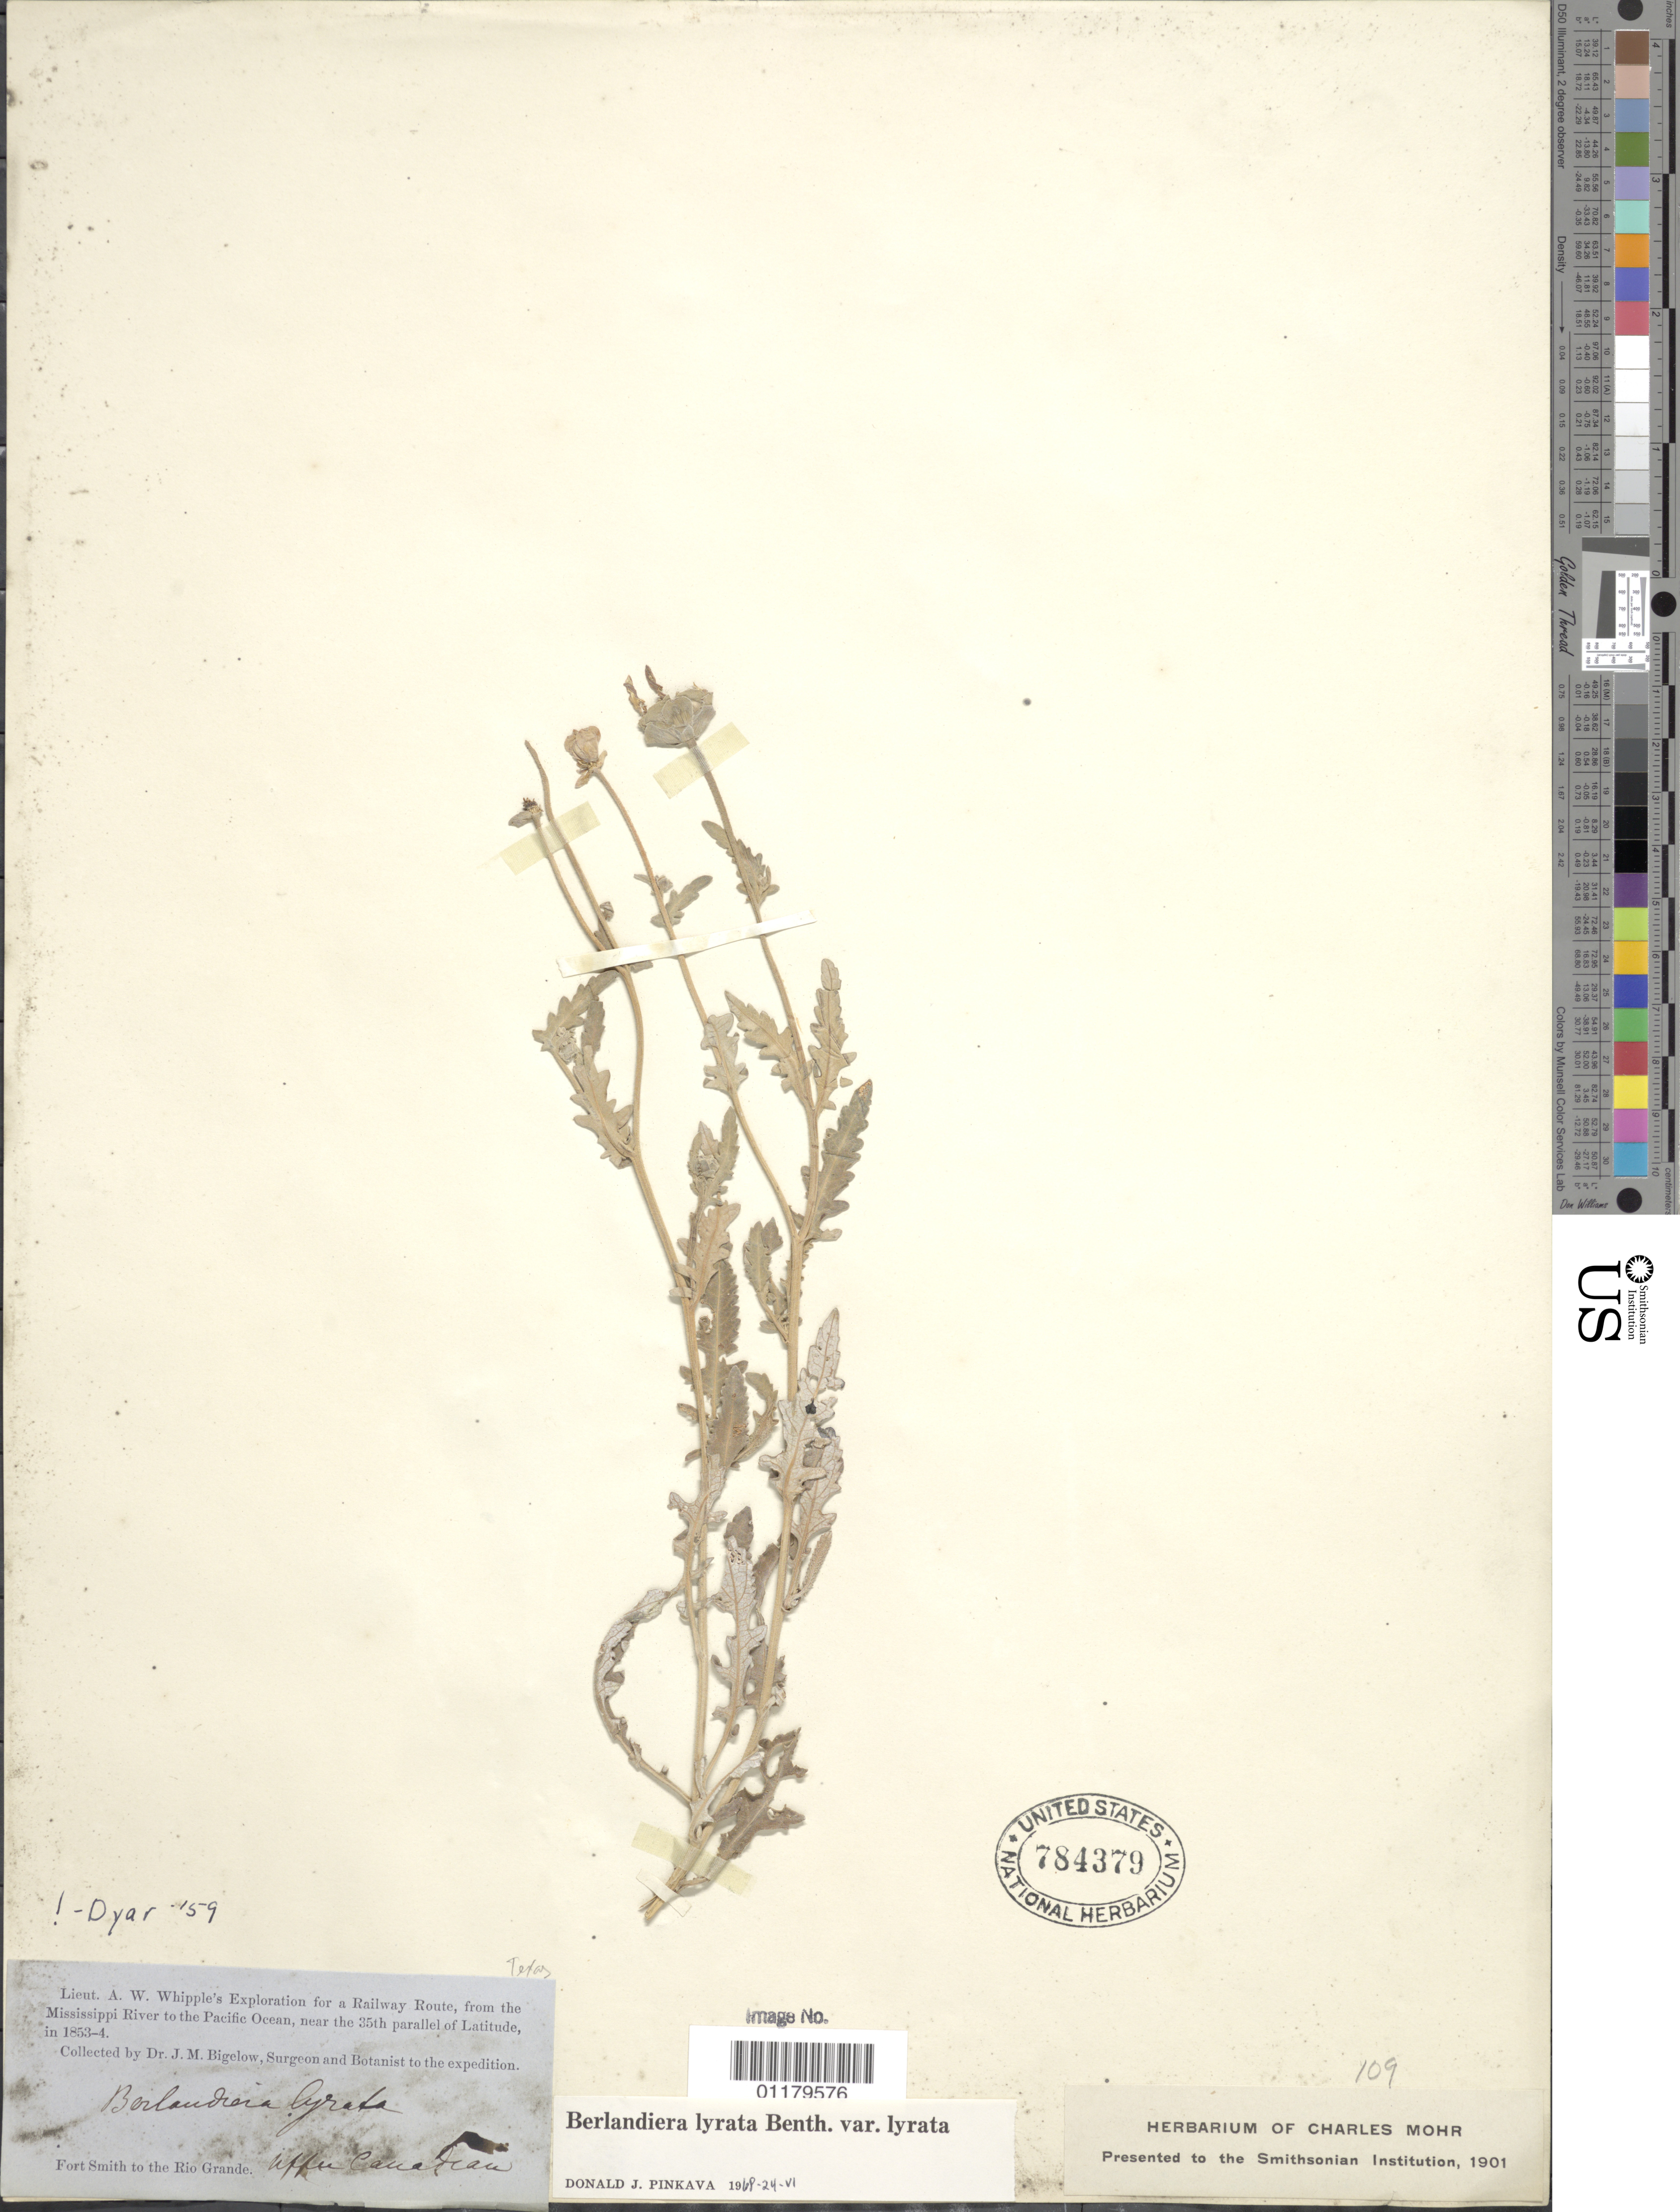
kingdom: Plantae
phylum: Tracheophyta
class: Magnoliopsida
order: Asterales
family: Asteraceae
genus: Berlandiera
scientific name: Berlandiera lyrata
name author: Benth.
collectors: J. M. Bigelow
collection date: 1853/1854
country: United States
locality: Fort Smith to Rio Grande, Upper Canadian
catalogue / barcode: US 784379